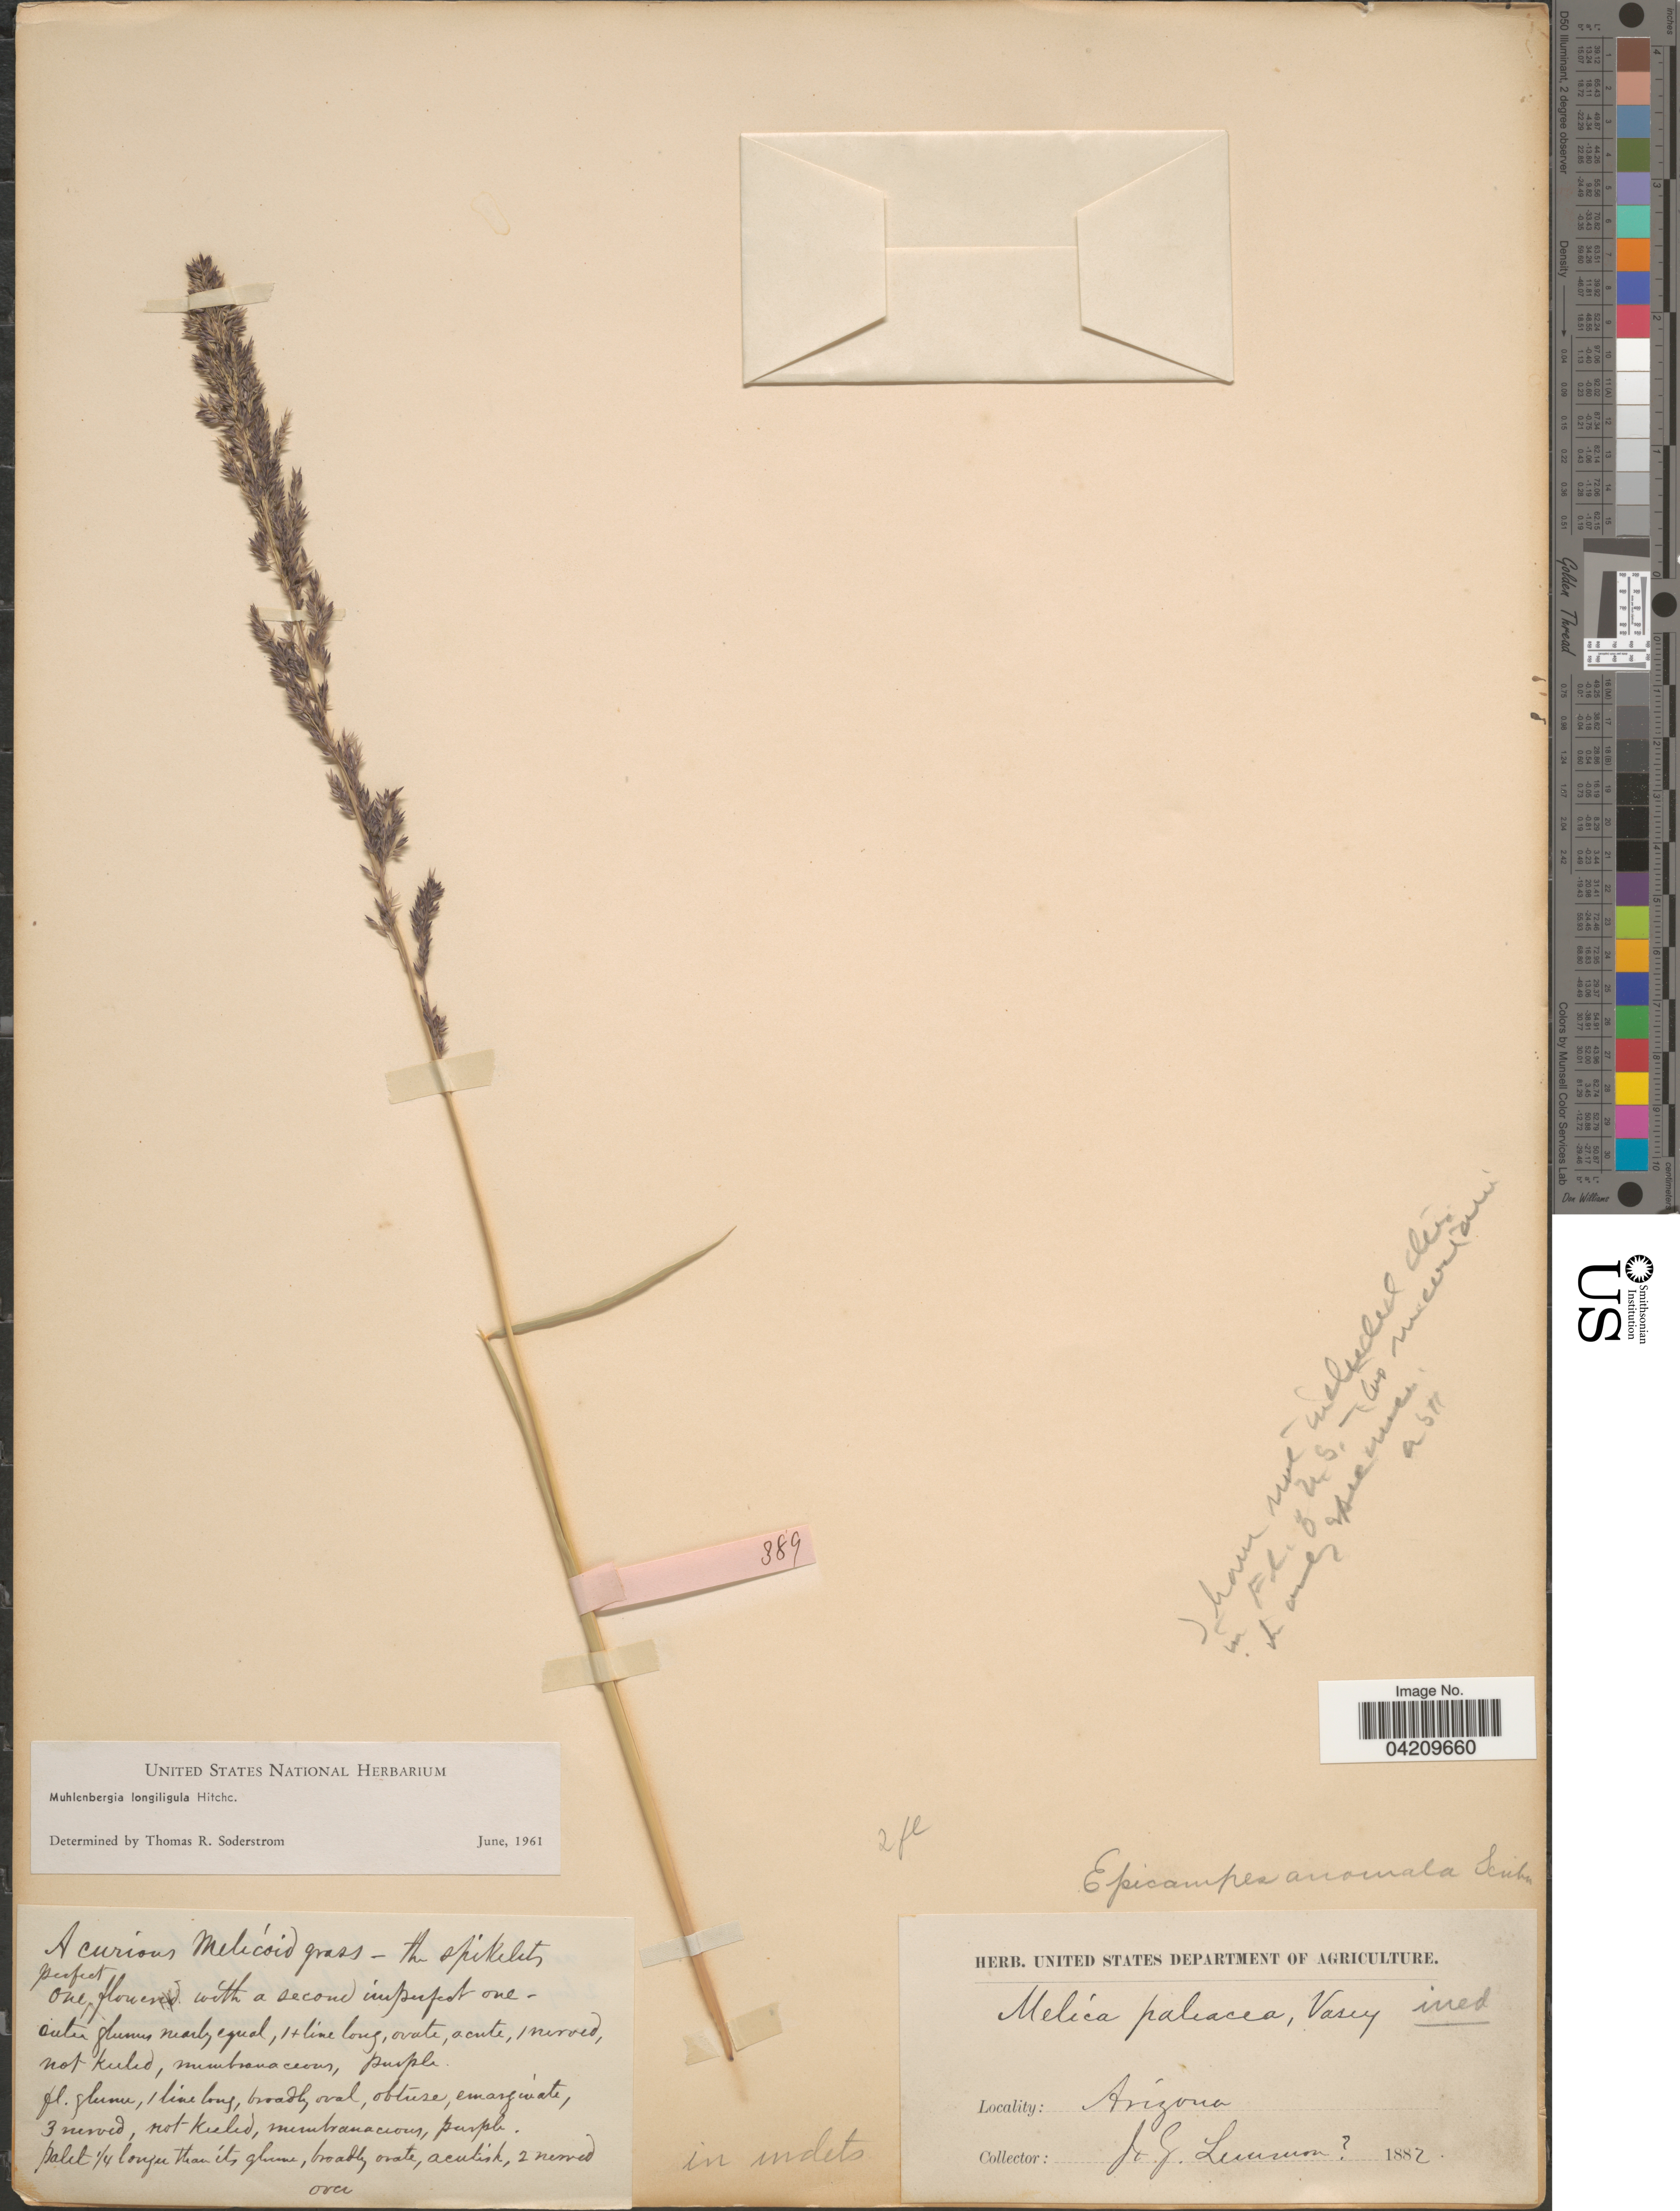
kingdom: Plantae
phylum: Tracheophyta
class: Liliopsida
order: Poales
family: Poaceae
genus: Muhlenbergia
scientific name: Muhlenbergia longiligula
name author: Hitchc.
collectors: J. Lemmon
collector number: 889?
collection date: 1882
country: United States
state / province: Arizona